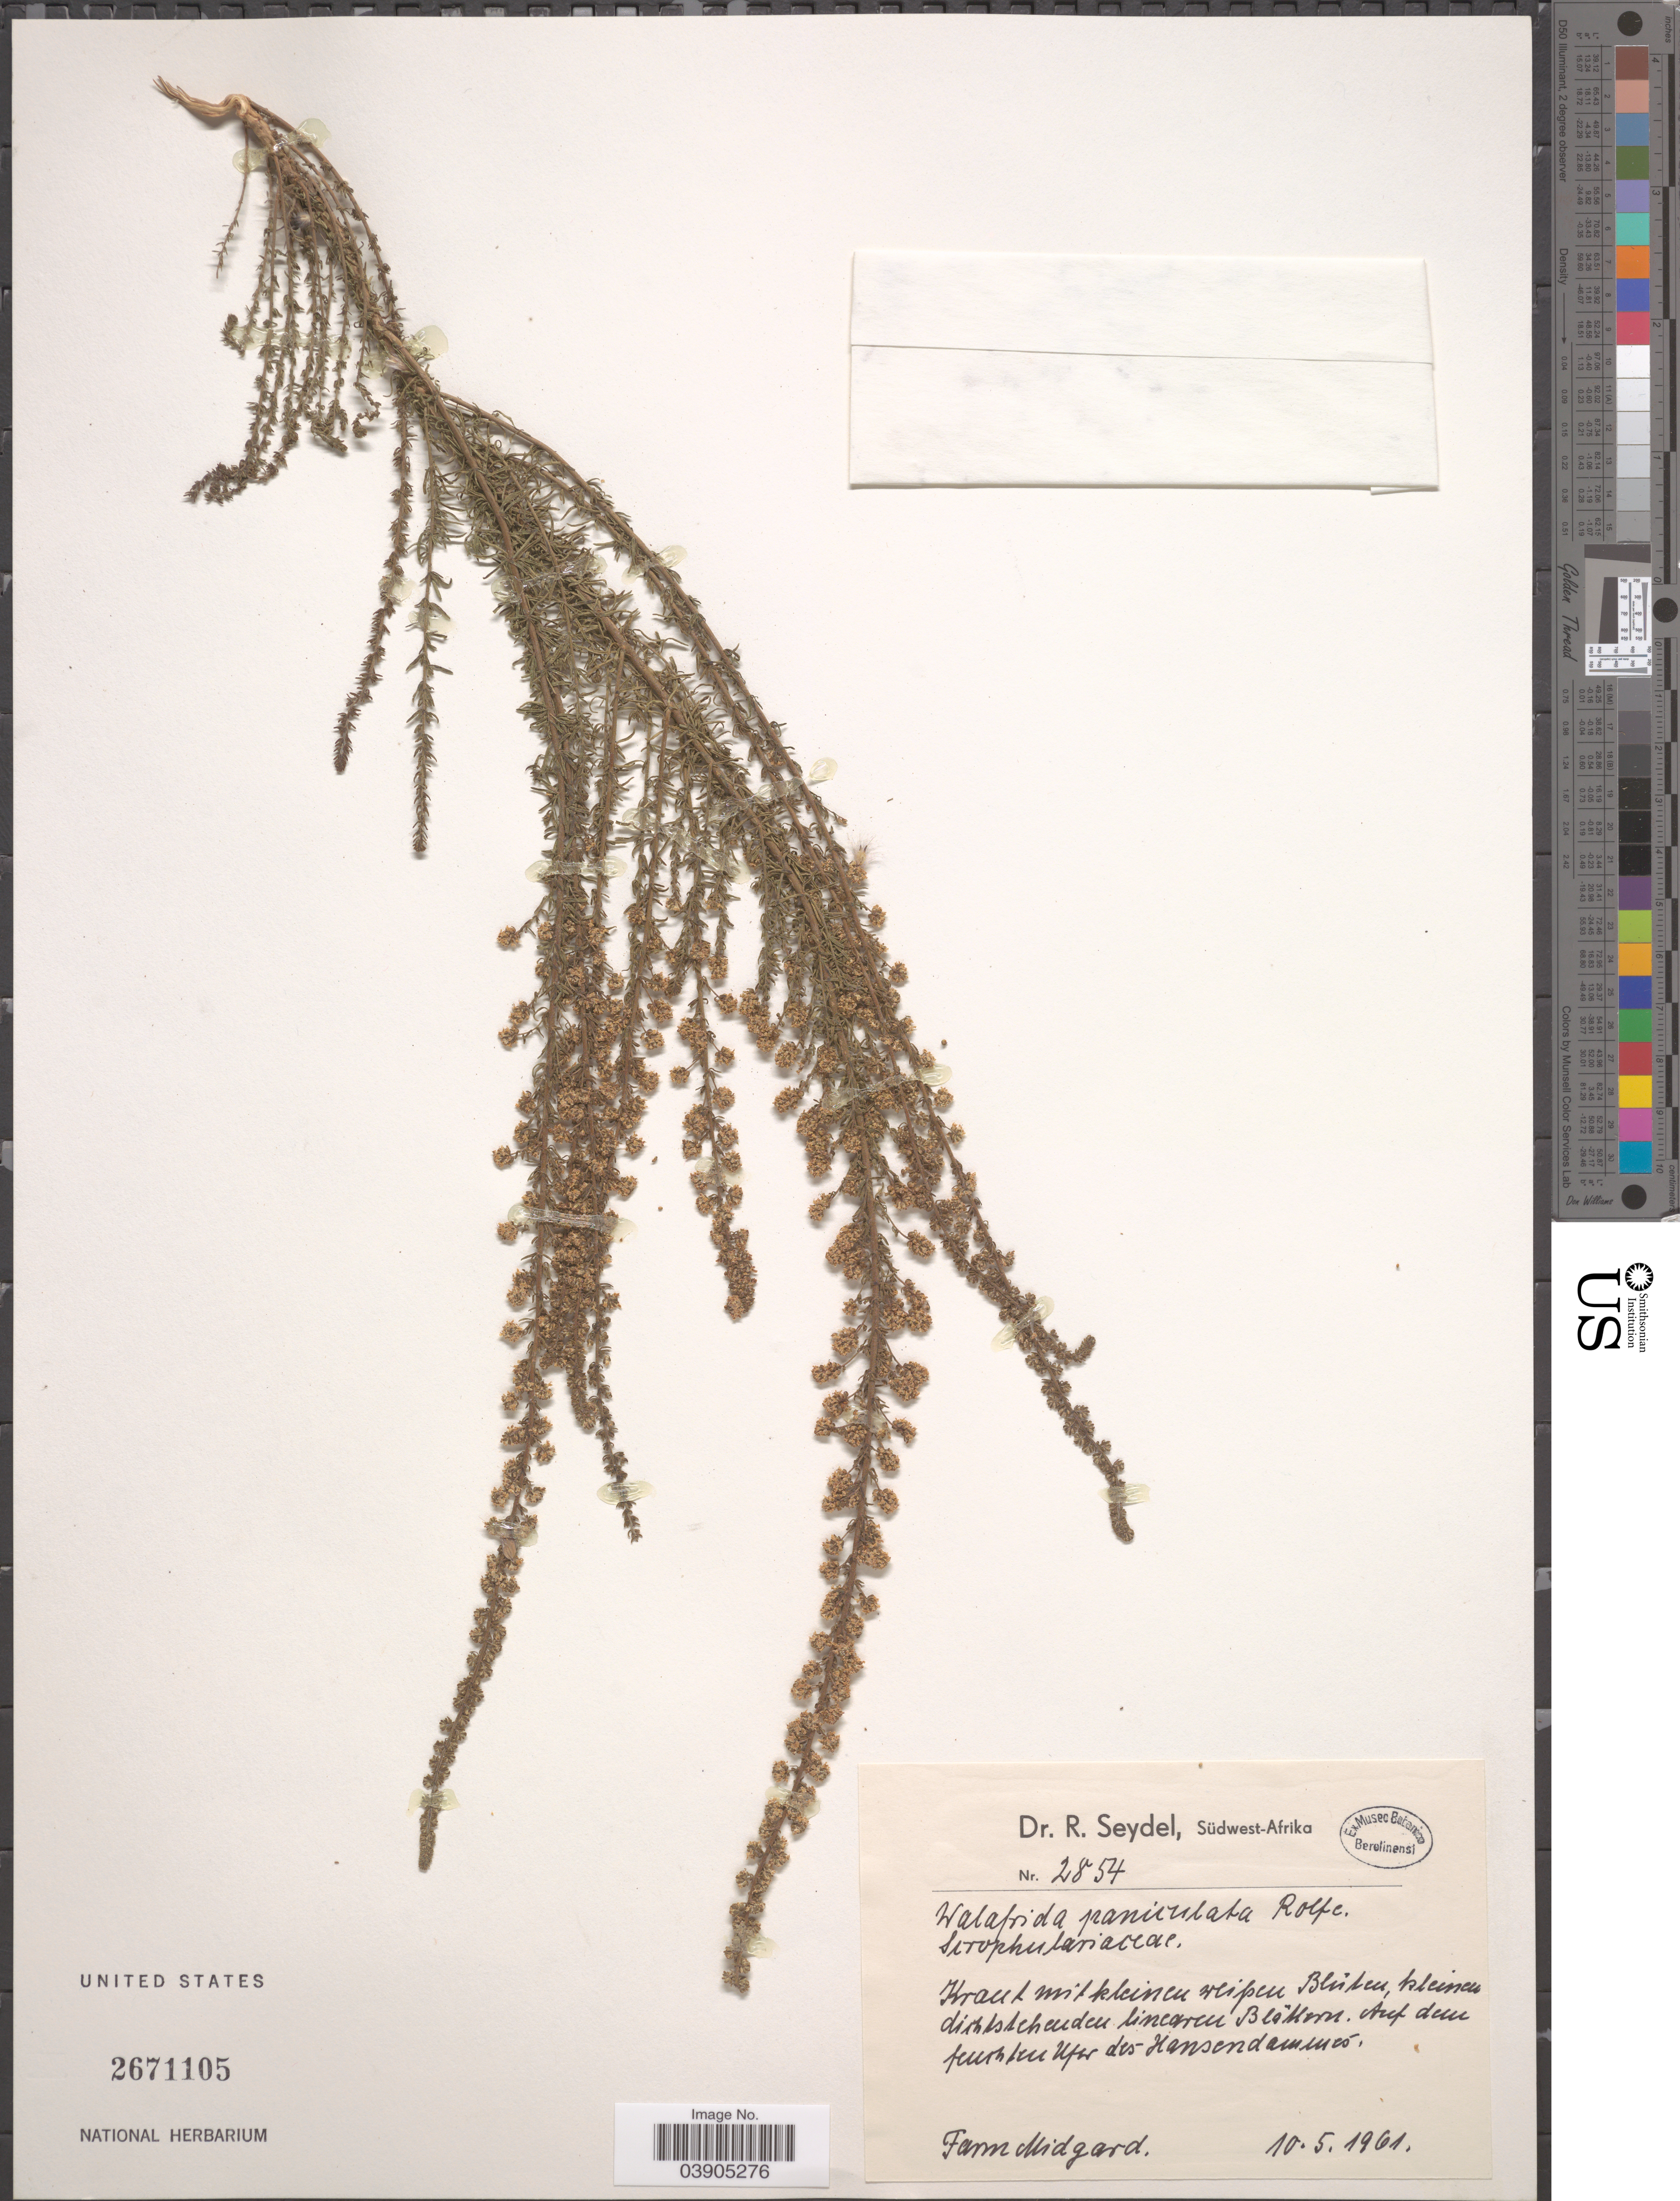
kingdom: Plantae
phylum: Tracheophyta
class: Magnoliopsida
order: Lamiales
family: Scrophulariaceae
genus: Selago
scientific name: Selago paniculata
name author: Thunb.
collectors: R. Seydel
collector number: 2854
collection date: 1961-05-10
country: Namibia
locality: Südwest-Afrika. Farm Midgard.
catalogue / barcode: US 2671105